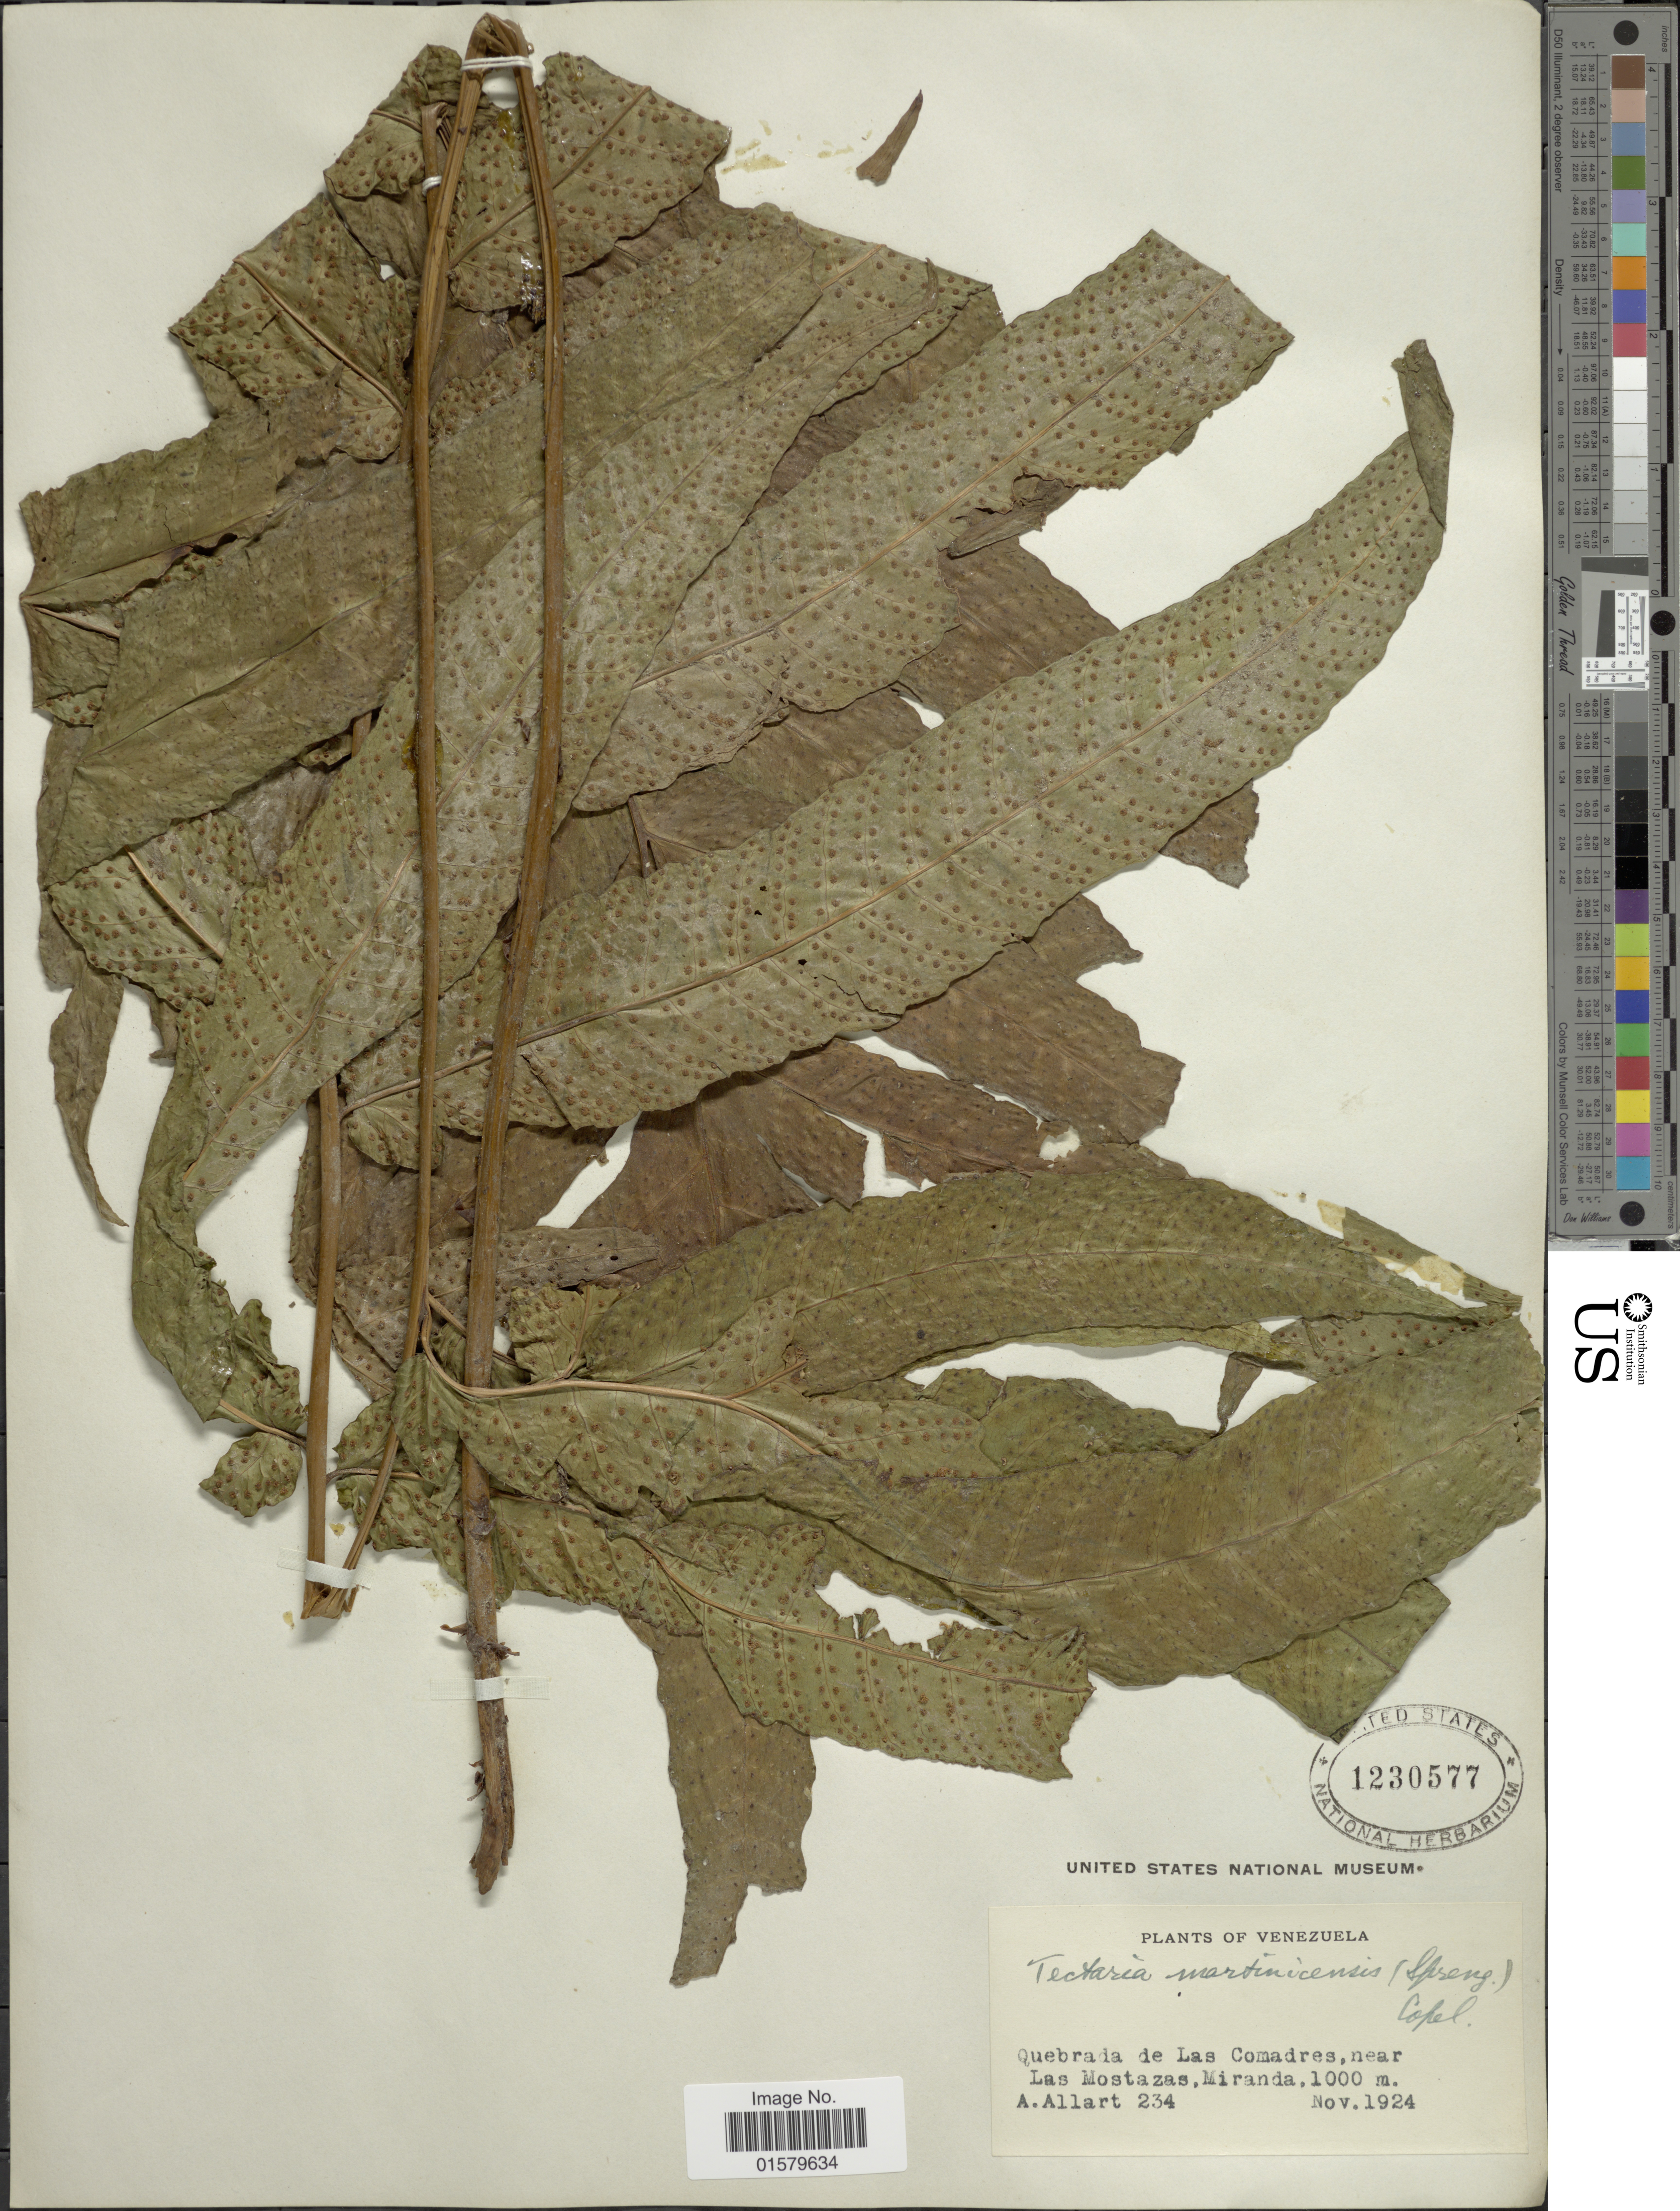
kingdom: Plantae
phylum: Tracheophyta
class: Polypodiopsida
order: Polypodiales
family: Tectariaceae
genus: Tectaria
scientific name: Tectaria incisa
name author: Cav.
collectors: A. Allart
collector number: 234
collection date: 1924-11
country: Venezuela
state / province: Miranda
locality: Quebrada de Las Comadres, near Las Mostazas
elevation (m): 1000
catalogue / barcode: US 1230577